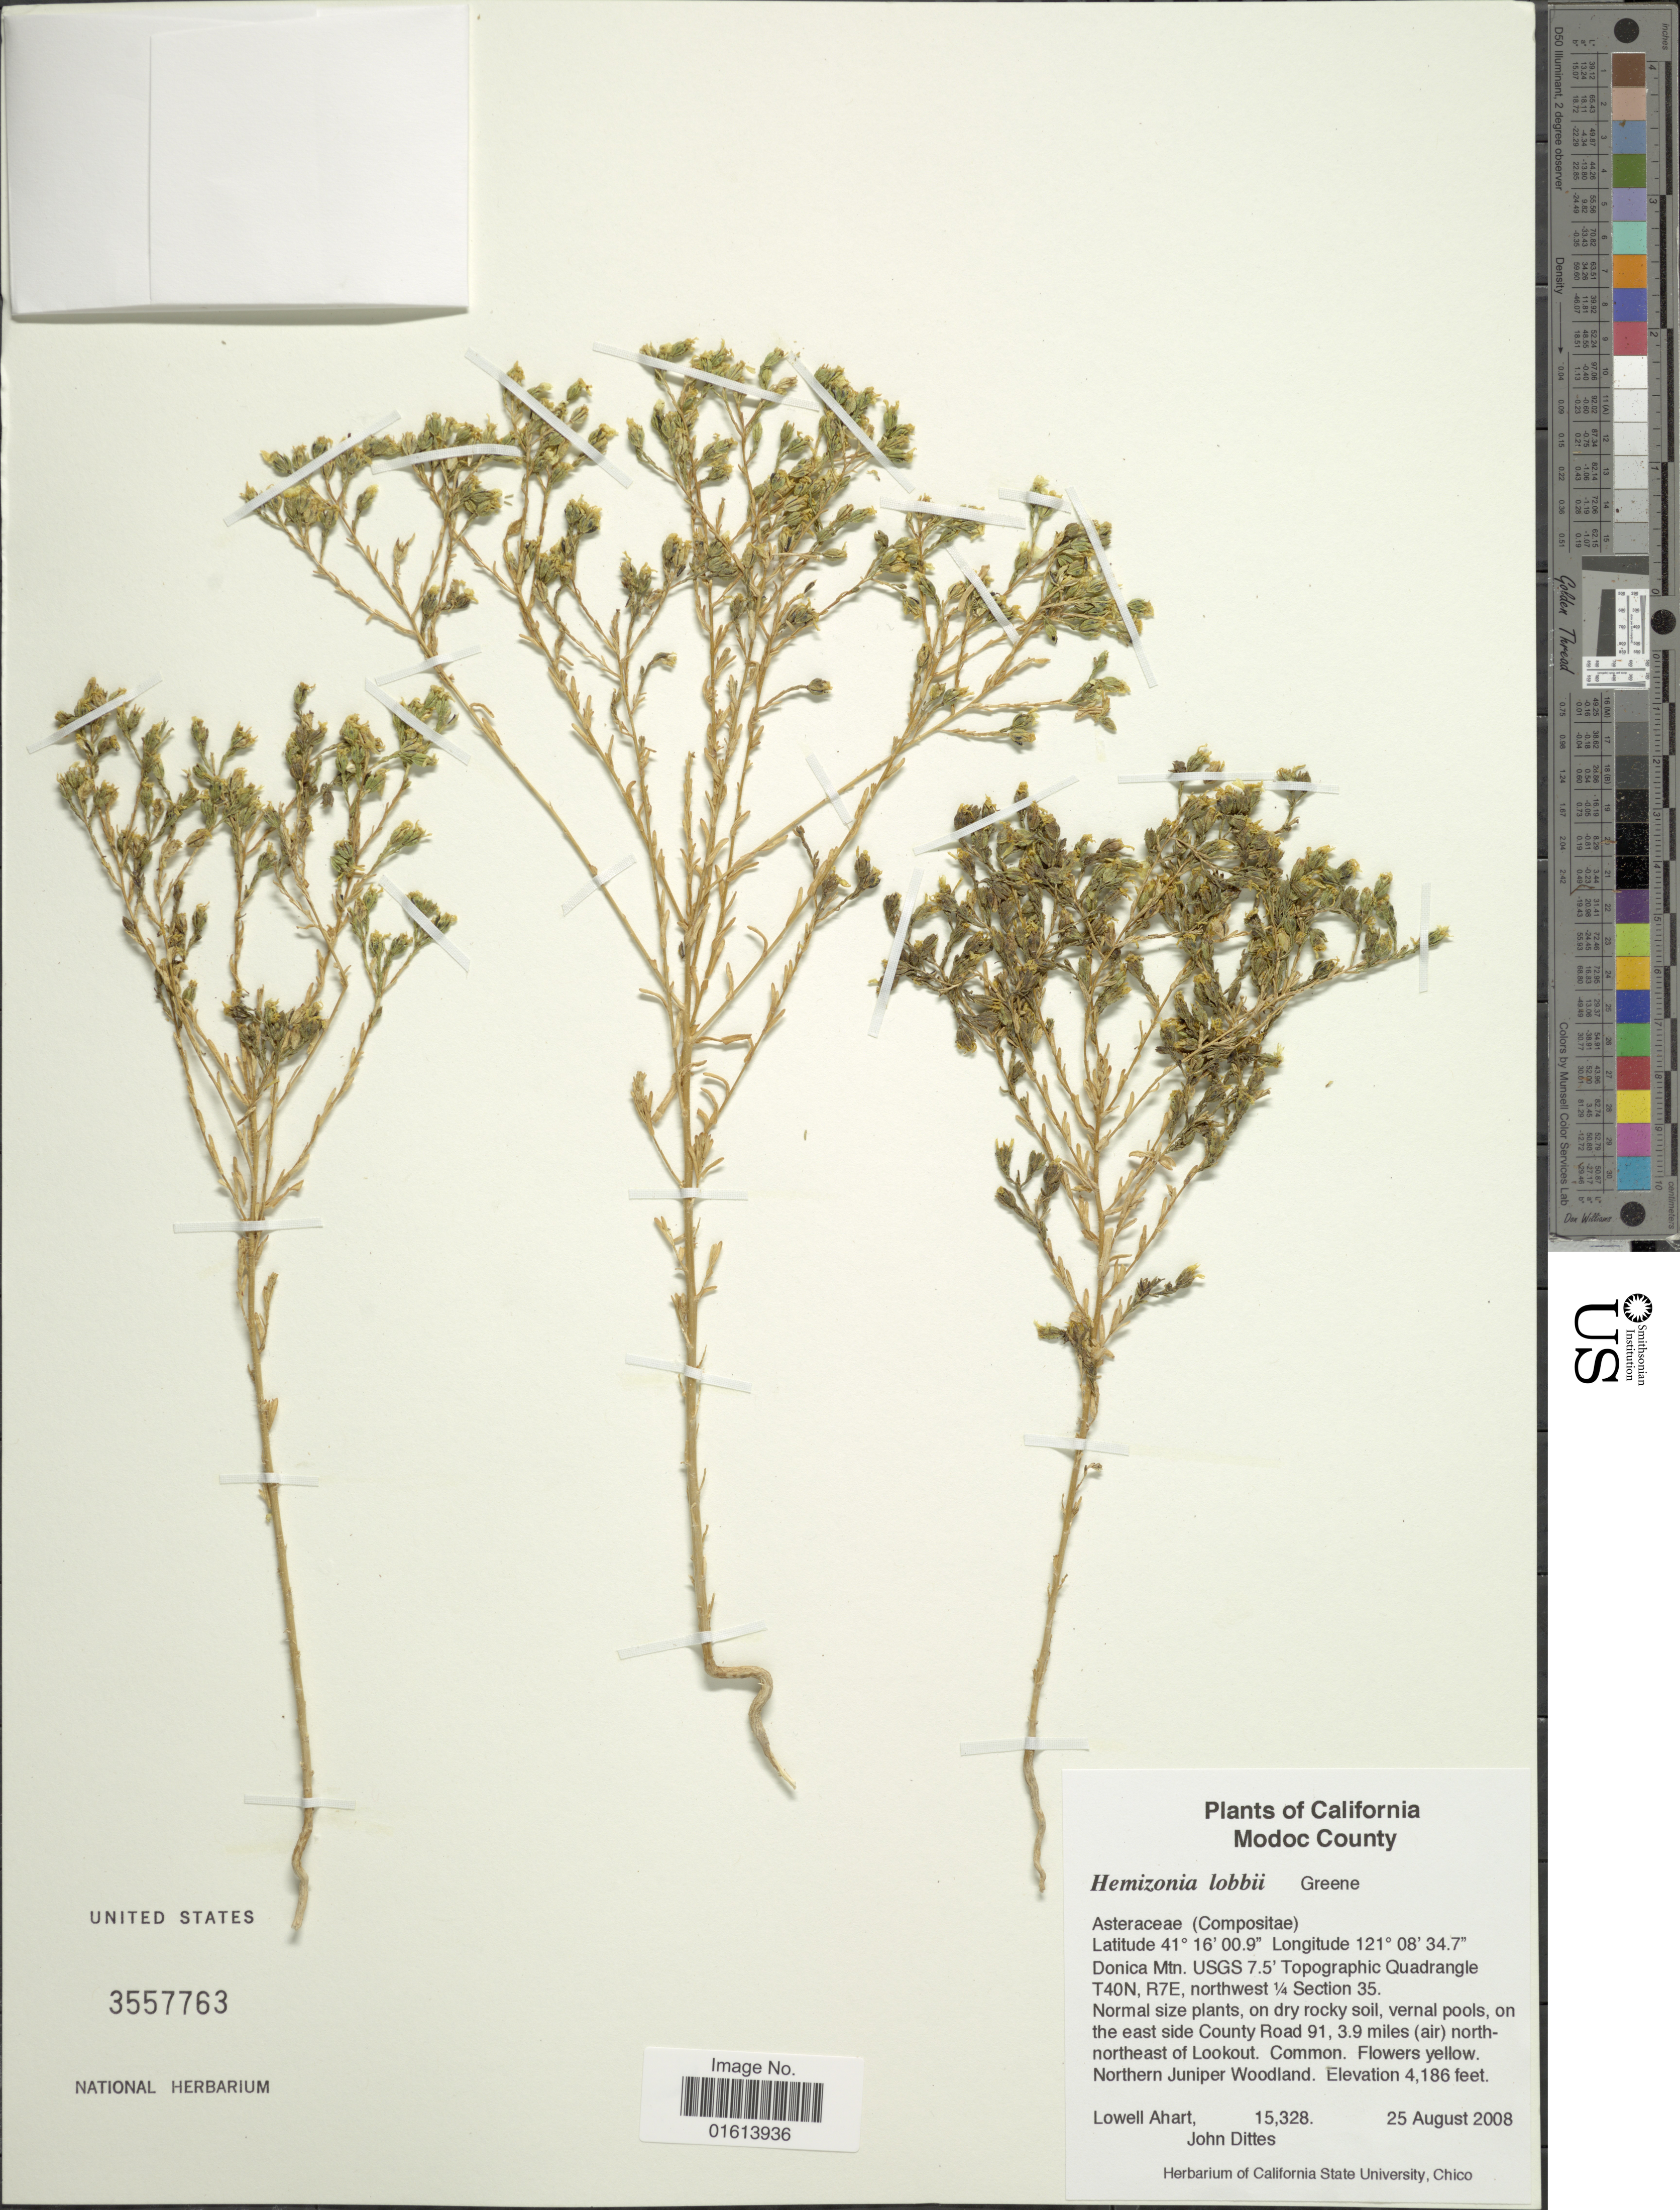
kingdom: Plantae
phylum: Tracheophyta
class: Magnoliopsida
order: Asterales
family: Asteraceae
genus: Deinandra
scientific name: Deinandra lobbii subsp. lobbii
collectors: L. Ahart & J. Dittes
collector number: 15328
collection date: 2008-08-25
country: United States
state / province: California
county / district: Modoc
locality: California. Modoc County. on the east side County Road 91, 3.9 miles (air) north-northeast of Lookout. Northern Jupiter Woodland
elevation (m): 1276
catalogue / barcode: US 3557763